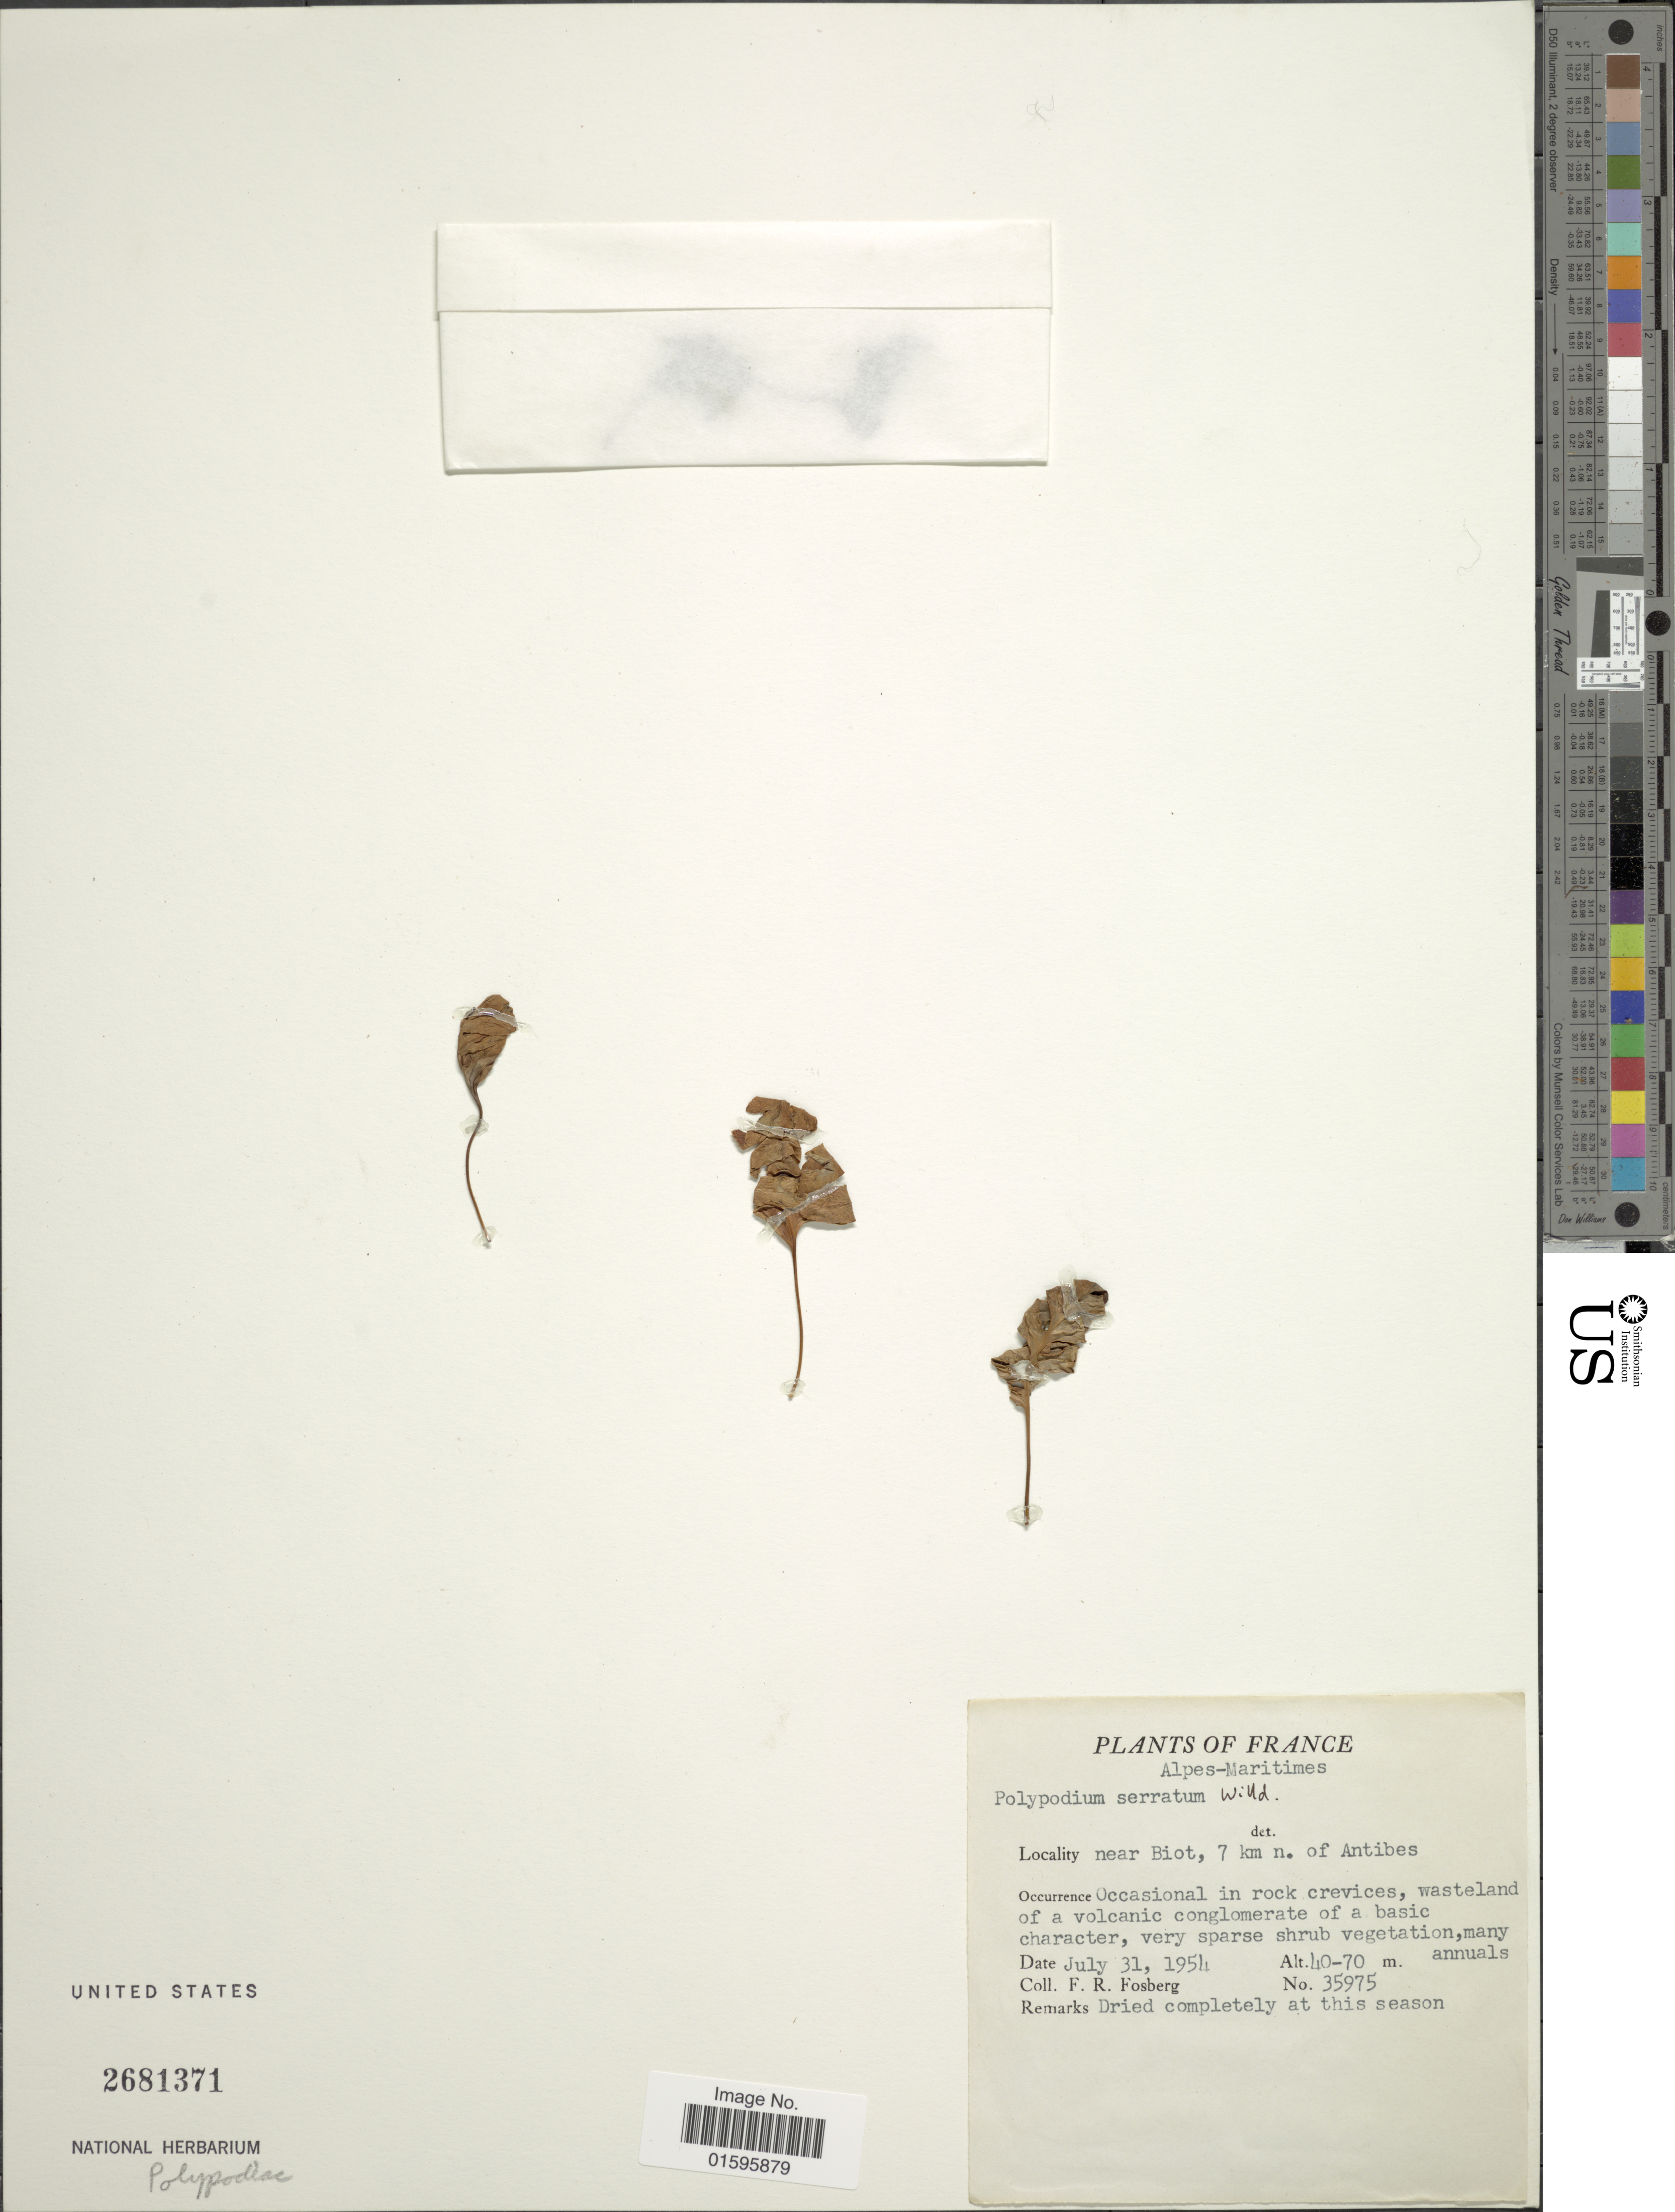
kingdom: Plantae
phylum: Tracheophyta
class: Polypodiopsida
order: Polypodiales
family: Polypodiaceae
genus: Polypodium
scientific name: Polypodium vulgare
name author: L.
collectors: F. R. Fosberg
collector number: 35975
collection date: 1954-07-31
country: France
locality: Near Biot, 7 km n. of Antibes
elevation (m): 40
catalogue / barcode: US 2681371